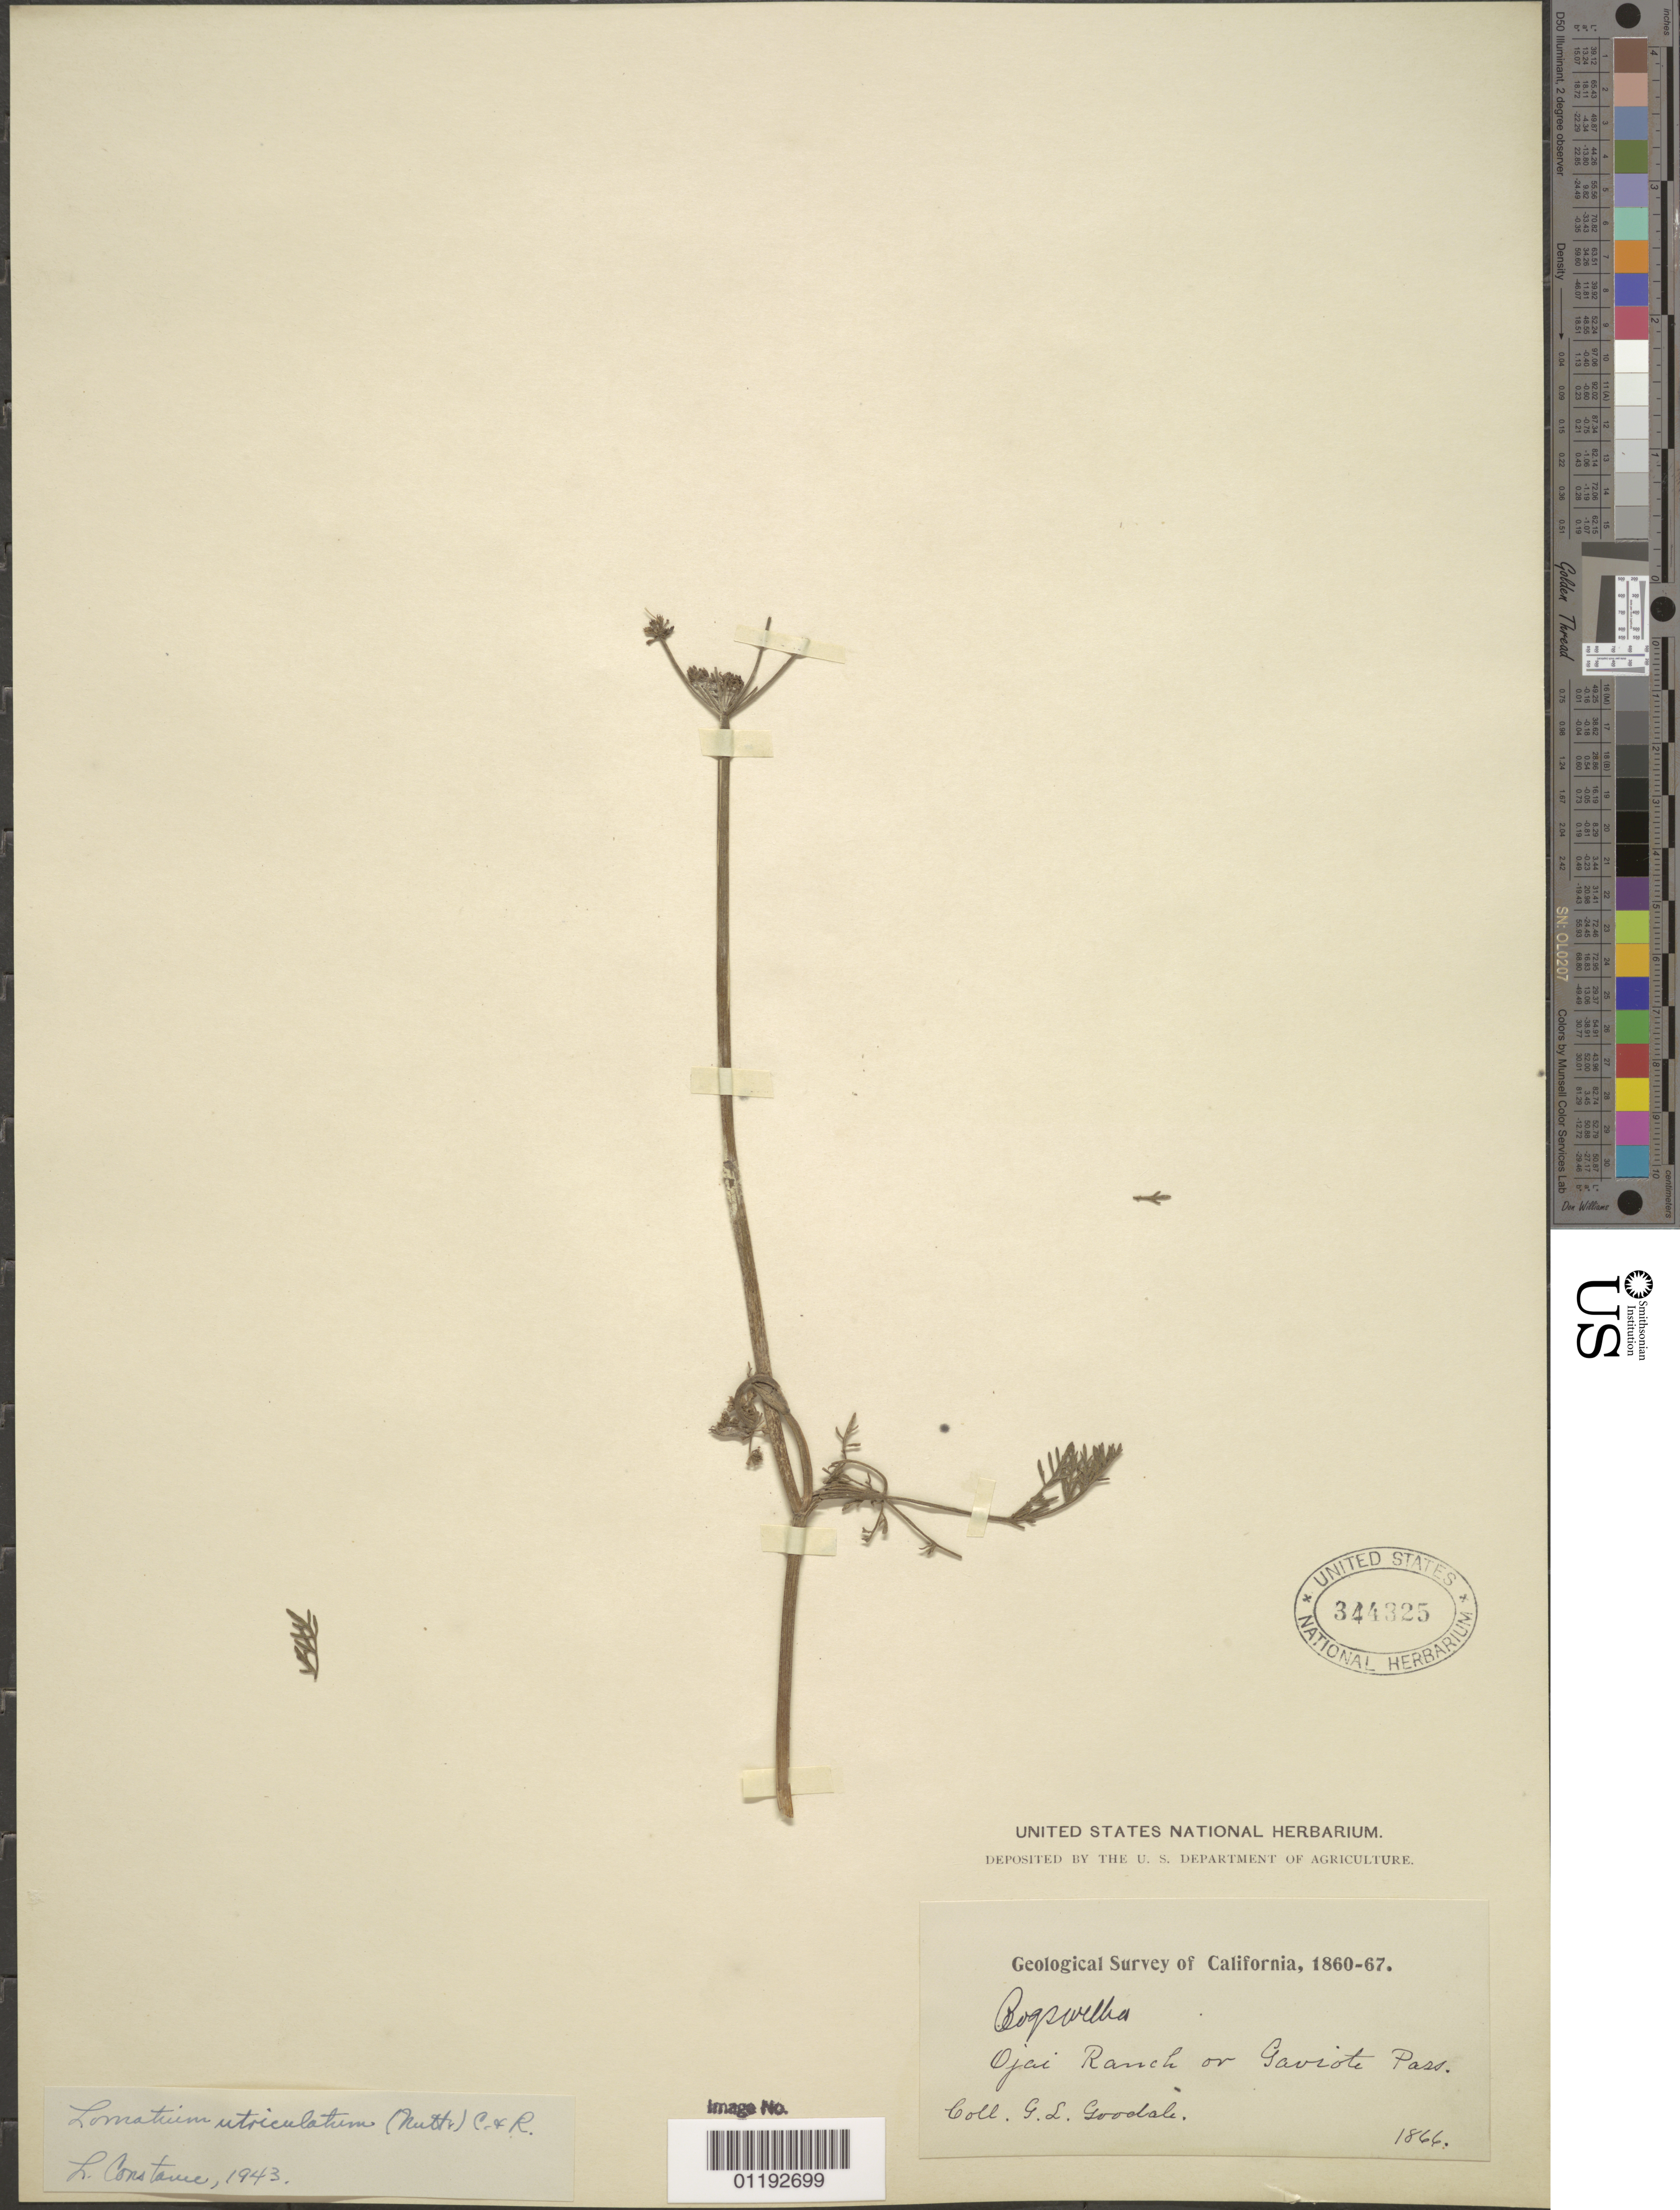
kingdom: Plantae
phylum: Tracheophyta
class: Magnoliopsida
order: Apiales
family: Apiaceae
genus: Lomatium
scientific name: Lomatium utriculatum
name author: (Nutt. ex Torr. & A. Gray) J.M. Coult. & Rose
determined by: Constance, L., (UC), University of California Berkeley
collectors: G. L. Goodale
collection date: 1866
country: United States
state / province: California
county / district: Ventura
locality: Ojai Ranch or Gaviote Pass.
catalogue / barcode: US 344325